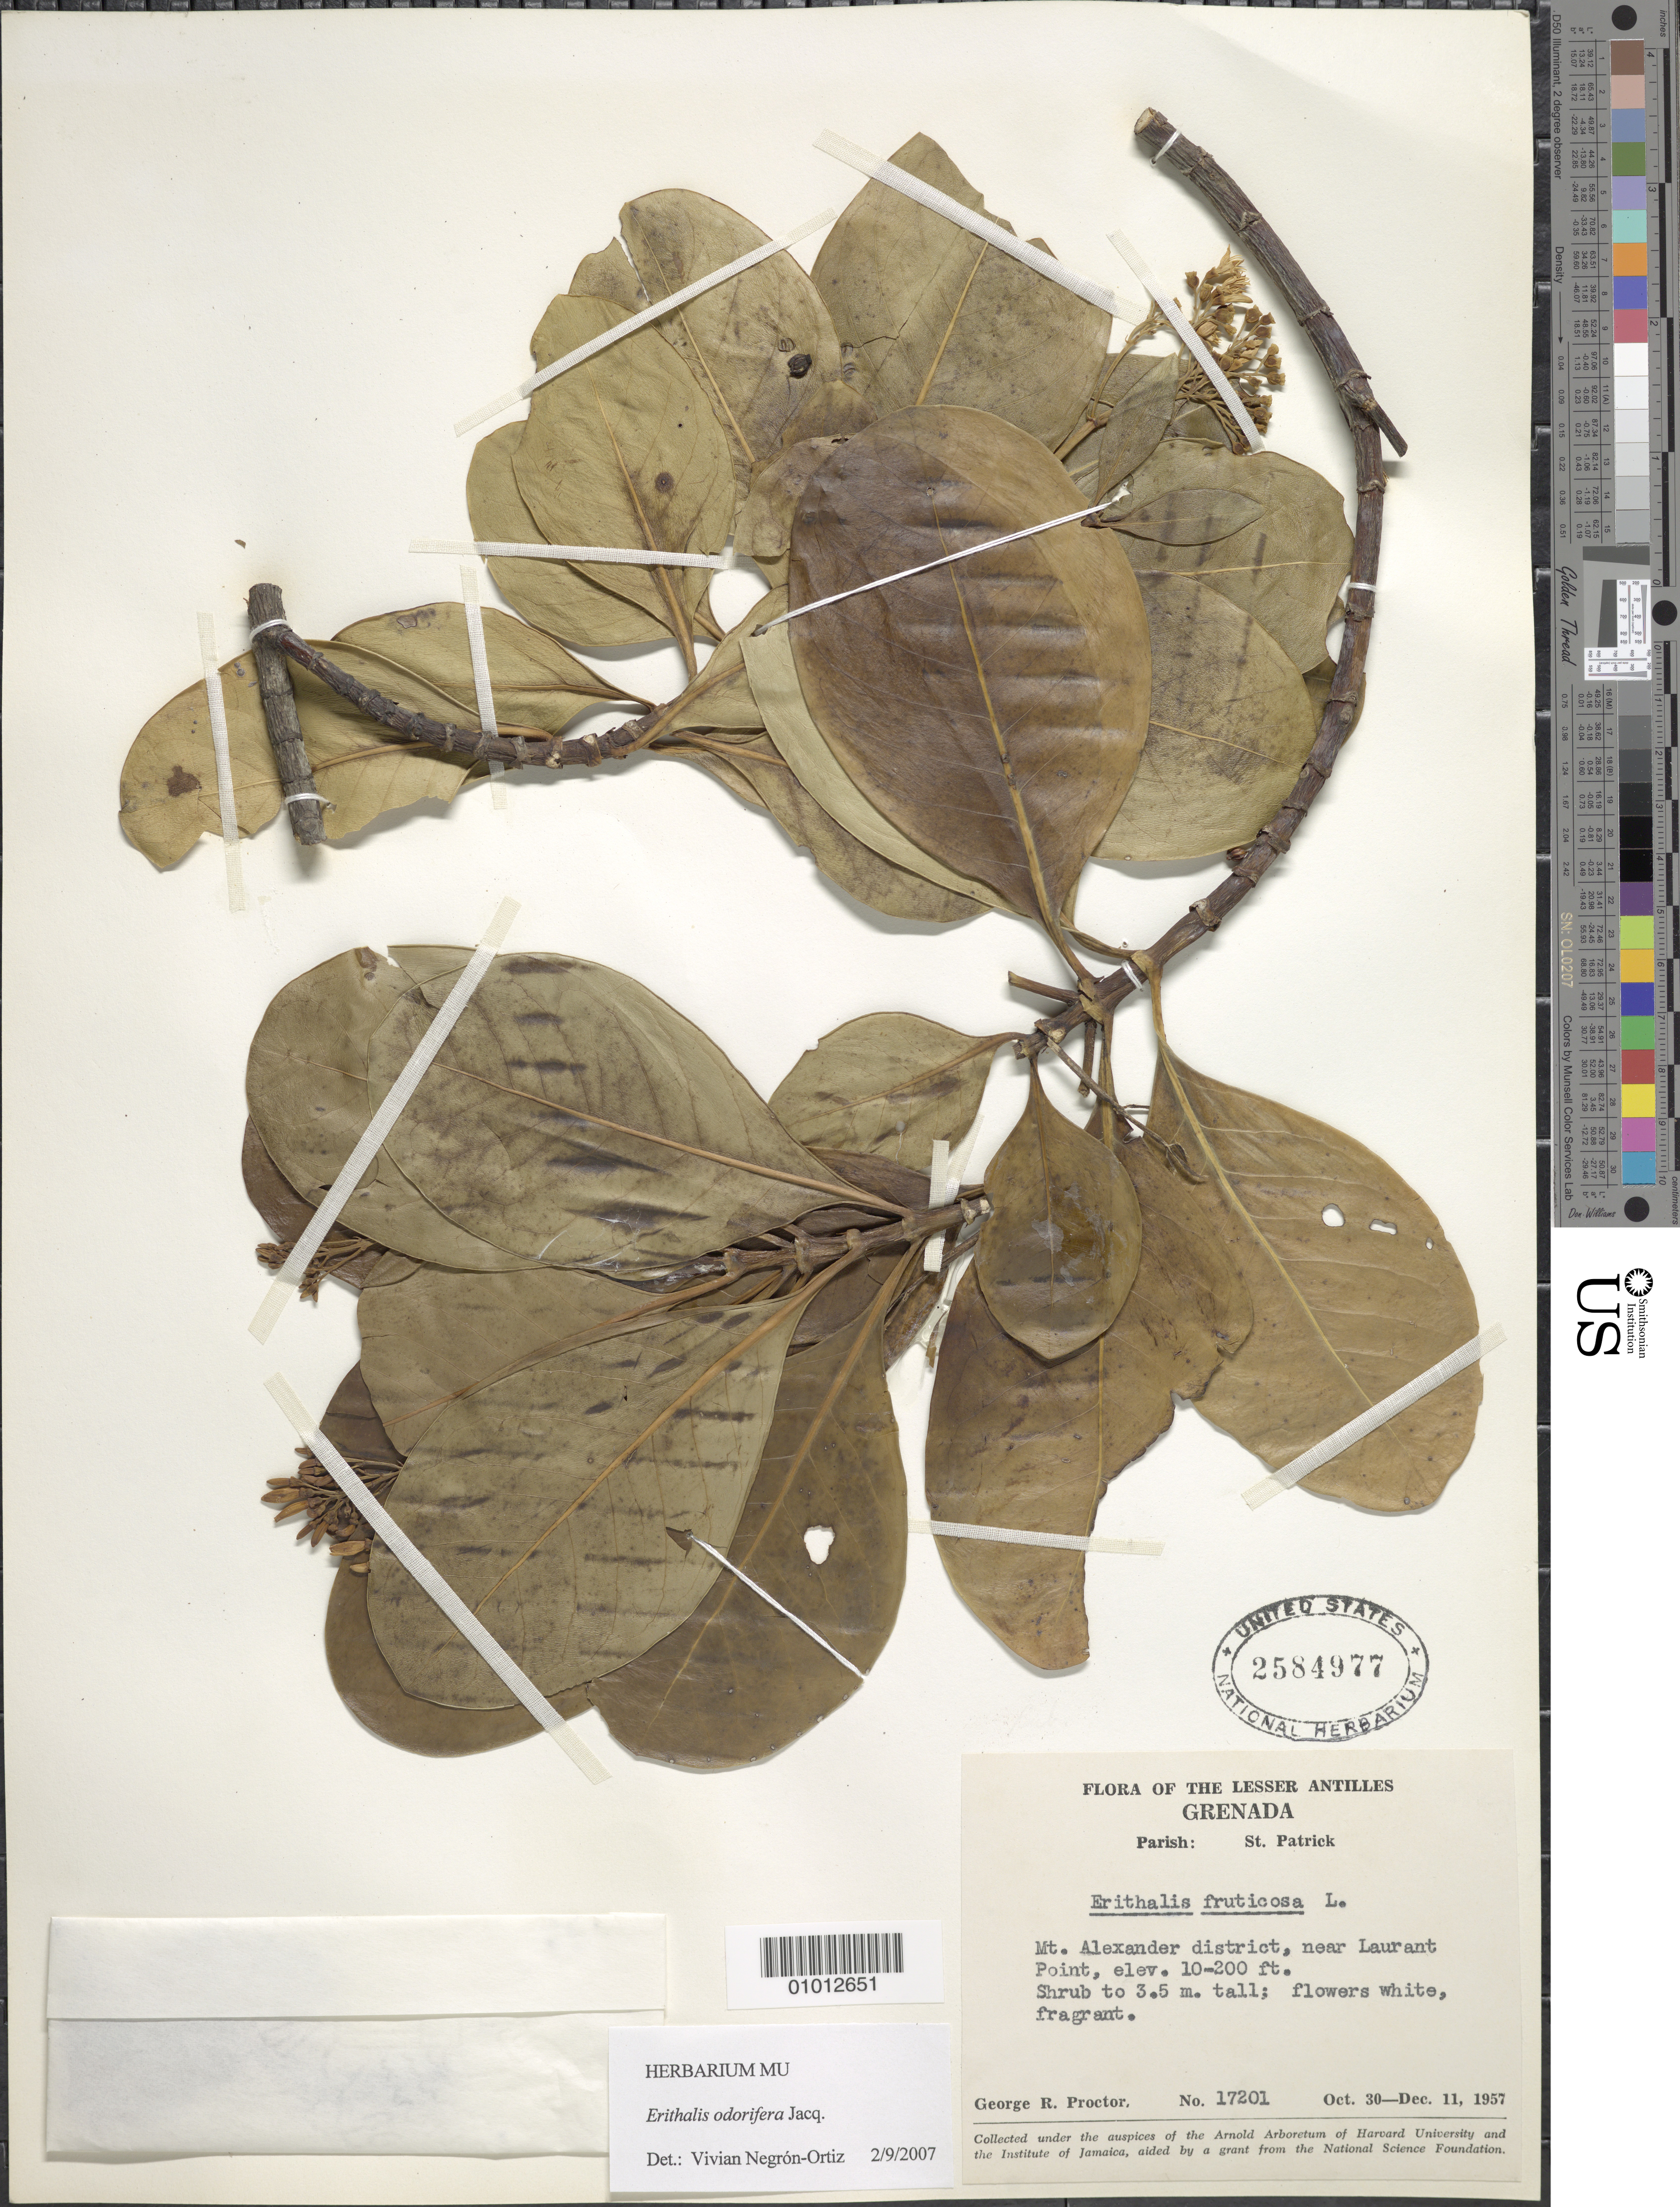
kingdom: Plantae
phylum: Tracheophyta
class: Magnoliopsida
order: Gentianales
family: Rubiaceae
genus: Erithalis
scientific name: Erithalis odorifera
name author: Jacq.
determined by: Negrón-Ortiz, V.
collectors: G. R. Proctor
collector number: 17201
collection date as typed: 30 Oct 1957 to 11 Dec 1957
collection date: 1957-10-30/1957-12-11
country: Grenada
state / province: Saint Patrick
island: Grenada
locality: Mt. Alexander district, near Laurant Point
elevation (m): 3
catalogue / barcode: US 2584977